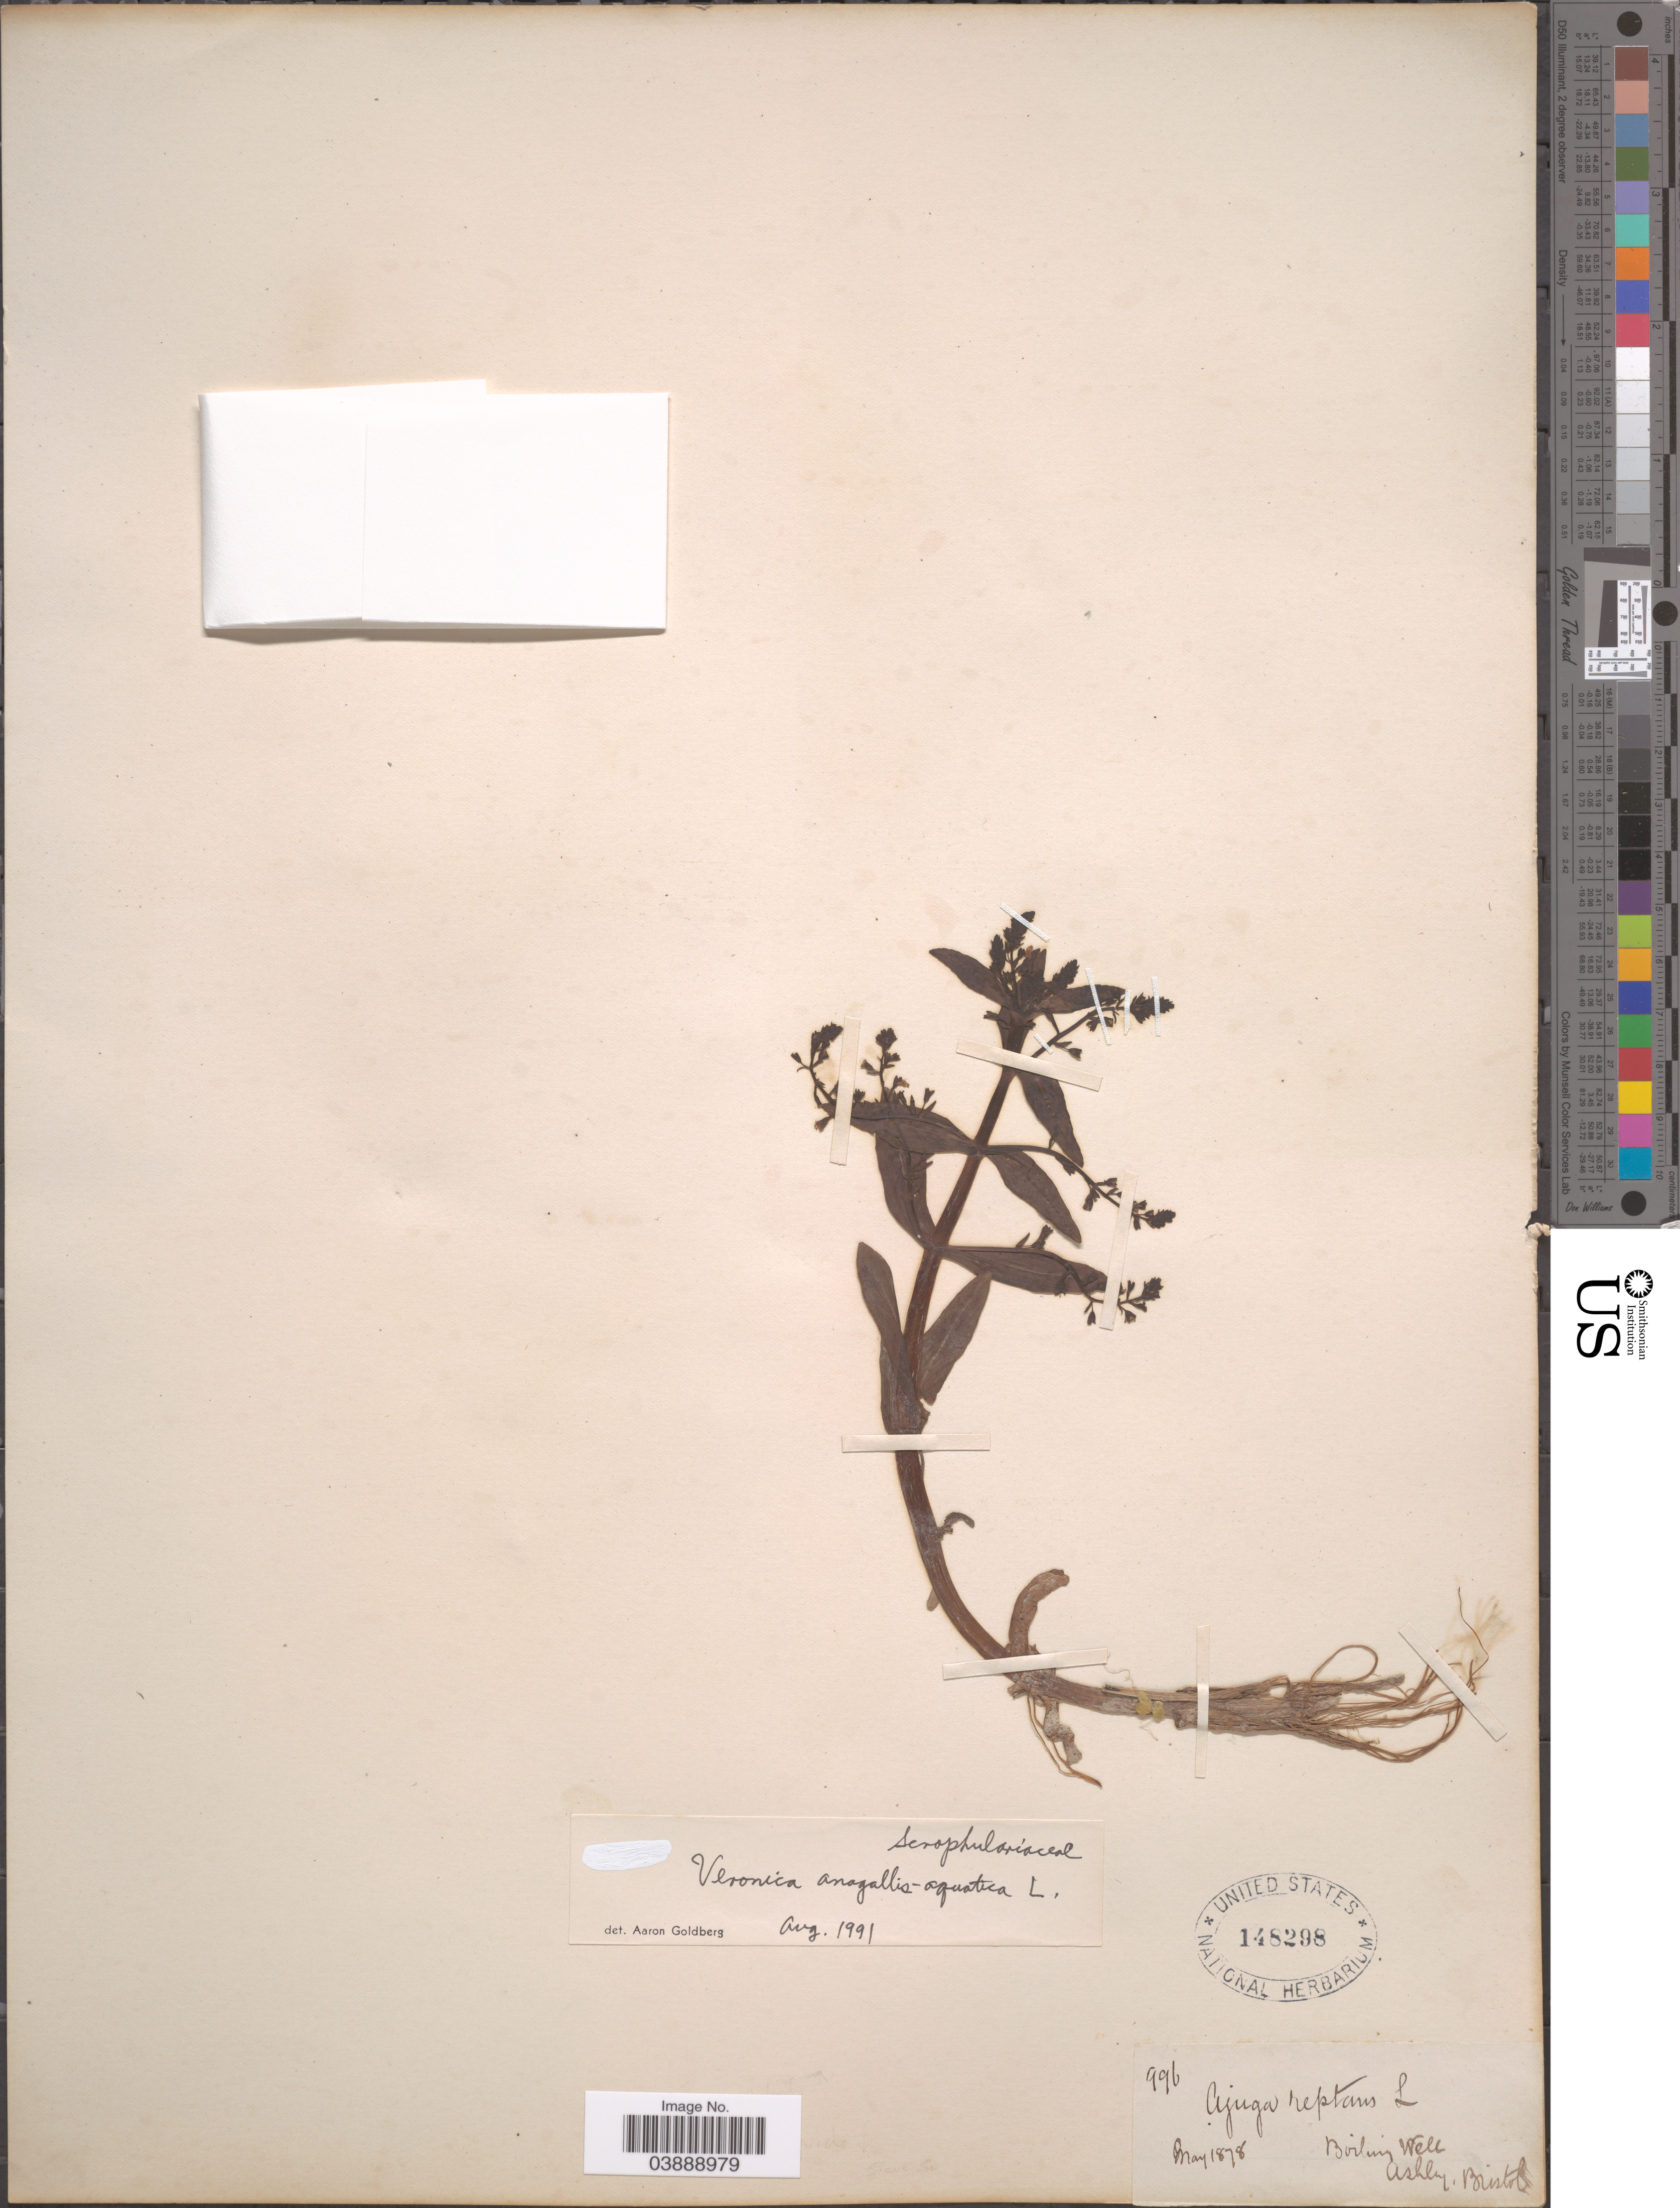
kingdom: Plantae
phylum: Tracheophyta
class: Magnoliopsida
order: Lamiales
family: Plantaginaceae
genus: Veronica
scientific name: Veronica anagallis-aquatica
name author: L.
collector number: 996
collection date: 1878-05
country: United Kingdom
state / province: England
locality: Boiling Well. Ashley, Bristol.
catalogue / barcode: US 148298